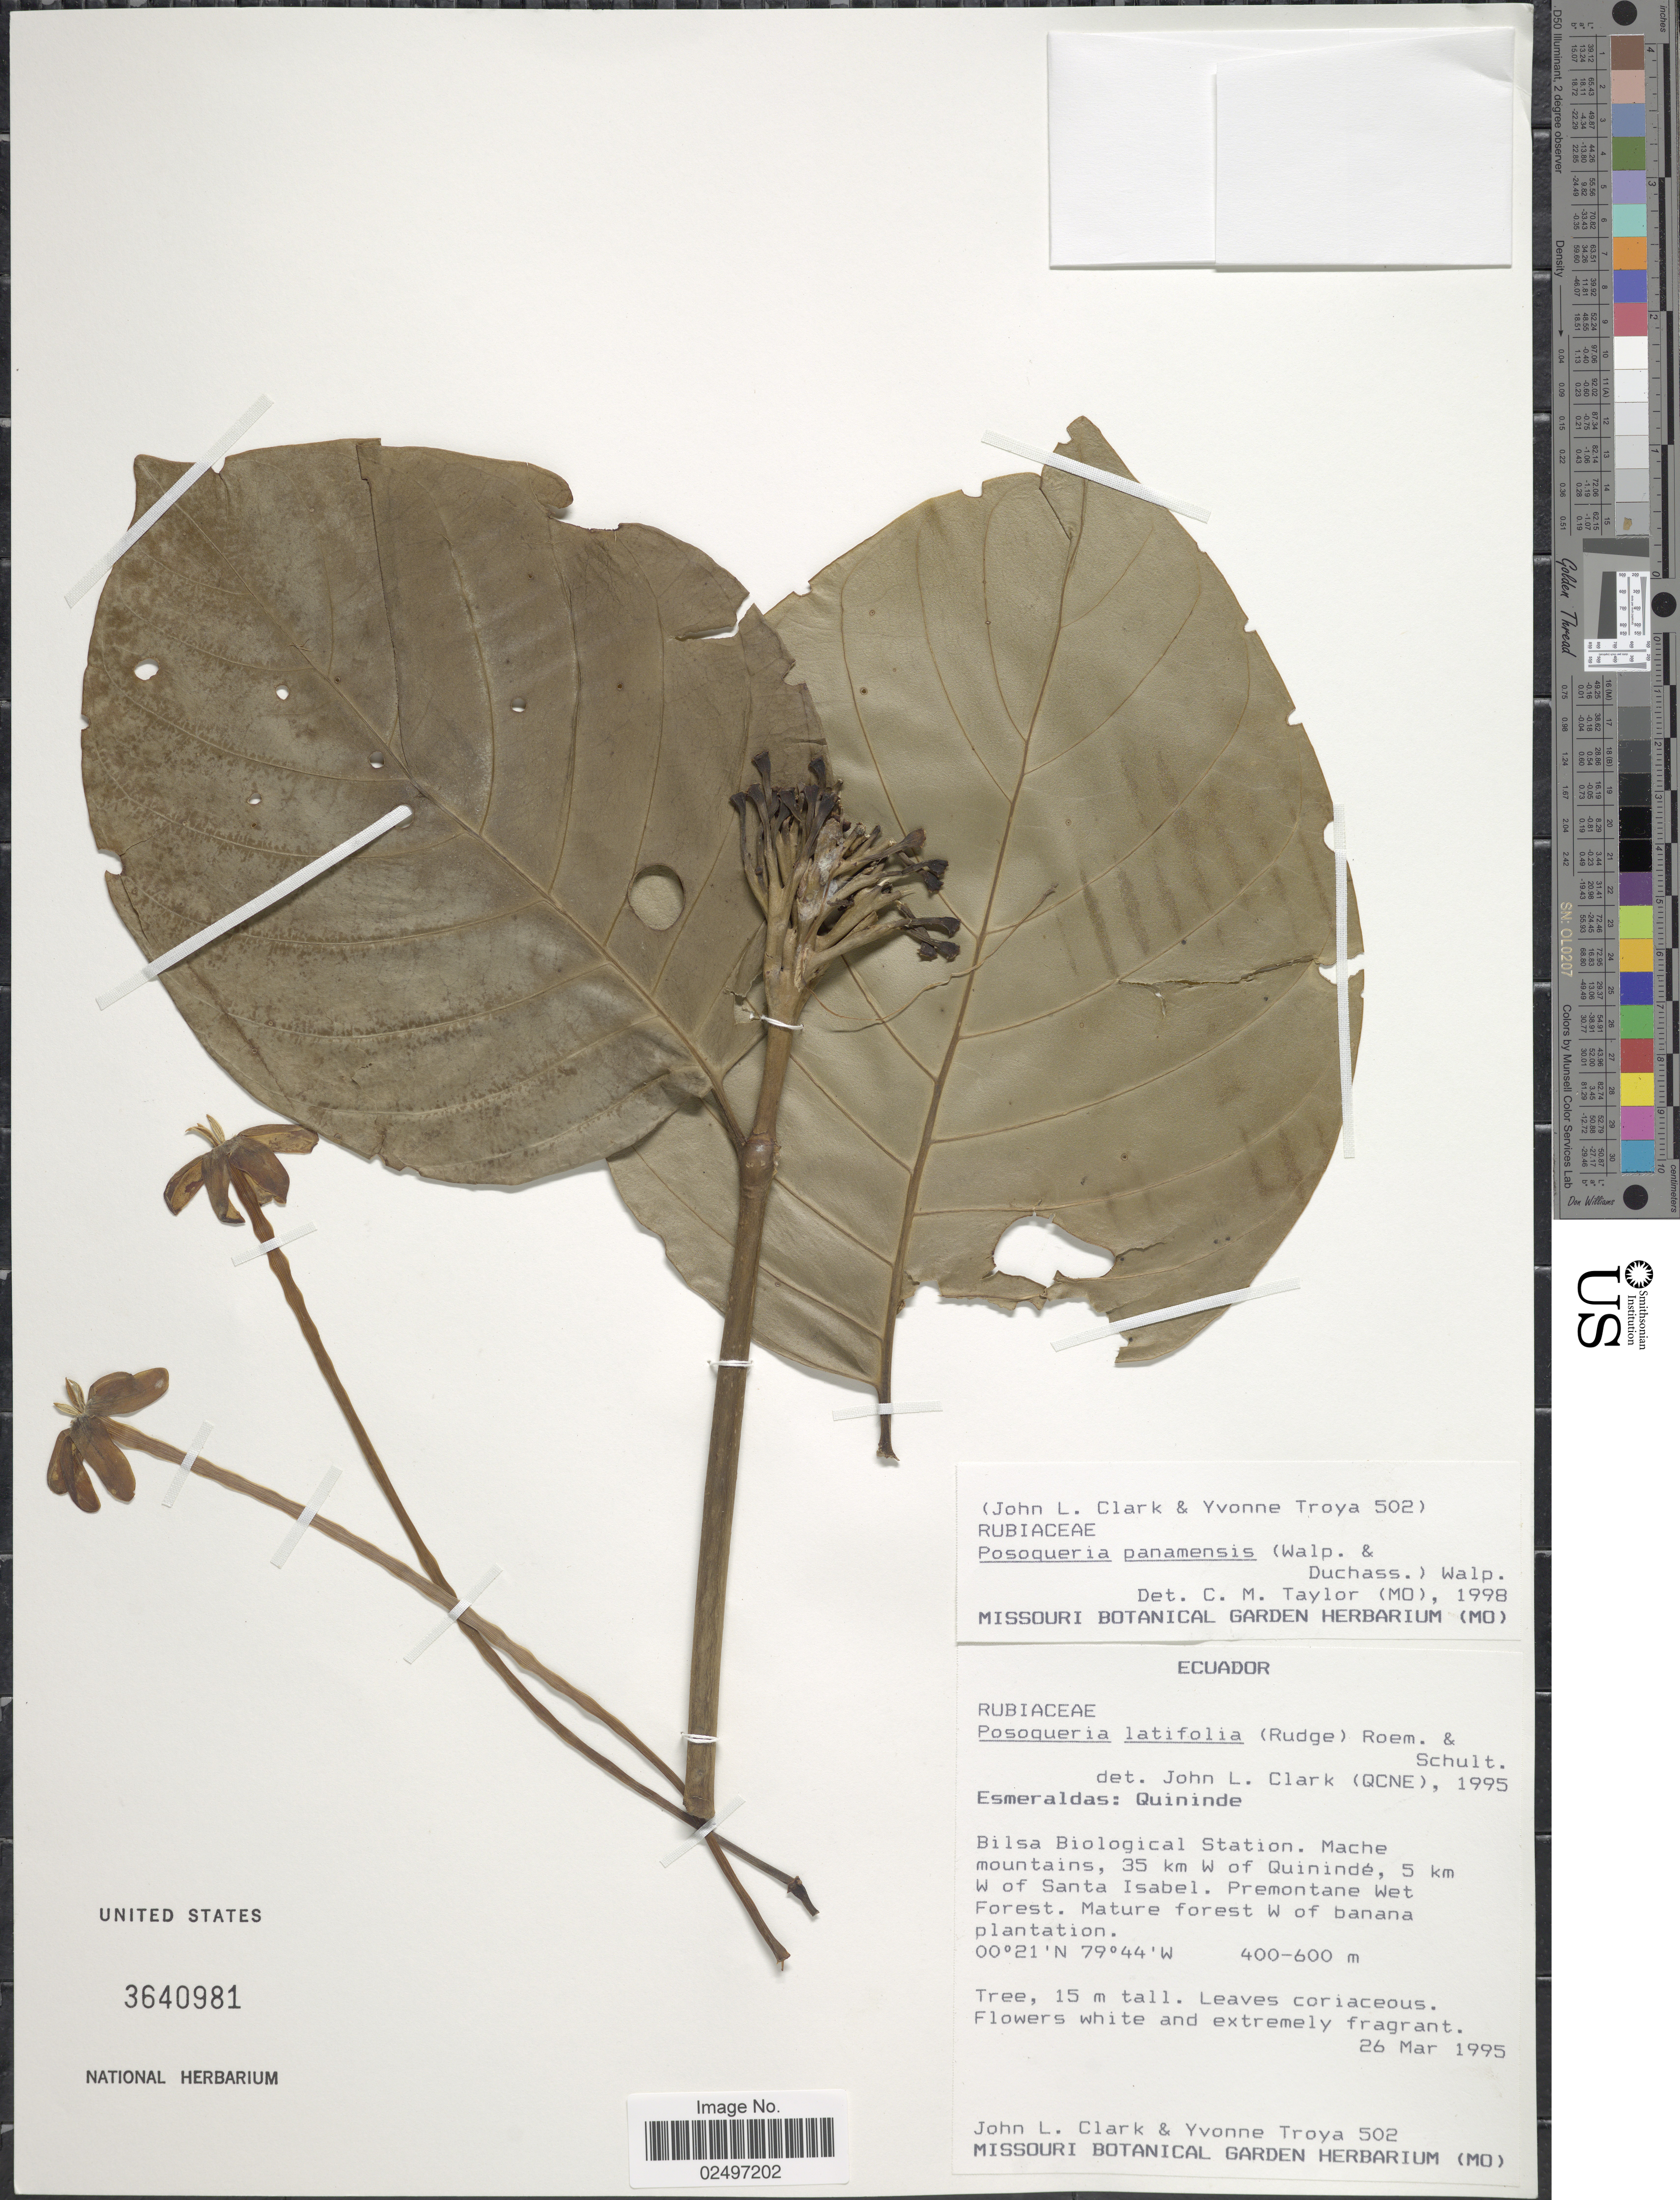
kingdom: Plantae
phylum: Tracheophyta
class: Magnoliopsida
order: Gentianales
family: Rubiaceae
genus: Posoqueria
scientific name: Posoqueria panamensis subsp. panamensis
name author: (Walp. & Duchass.) Walp.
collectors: J. L. Clark & Y. Troya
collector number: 502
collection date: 1995-03-26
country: Ecuador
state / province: Esmeraldas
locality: Esmeraldas: Quininde, Bilsa Biological Station, Mache mountains, 35 km W of Quininde 5 km W of Santa Isabel, Premontane Wet Forest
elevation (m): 400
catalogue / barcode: US 3640981